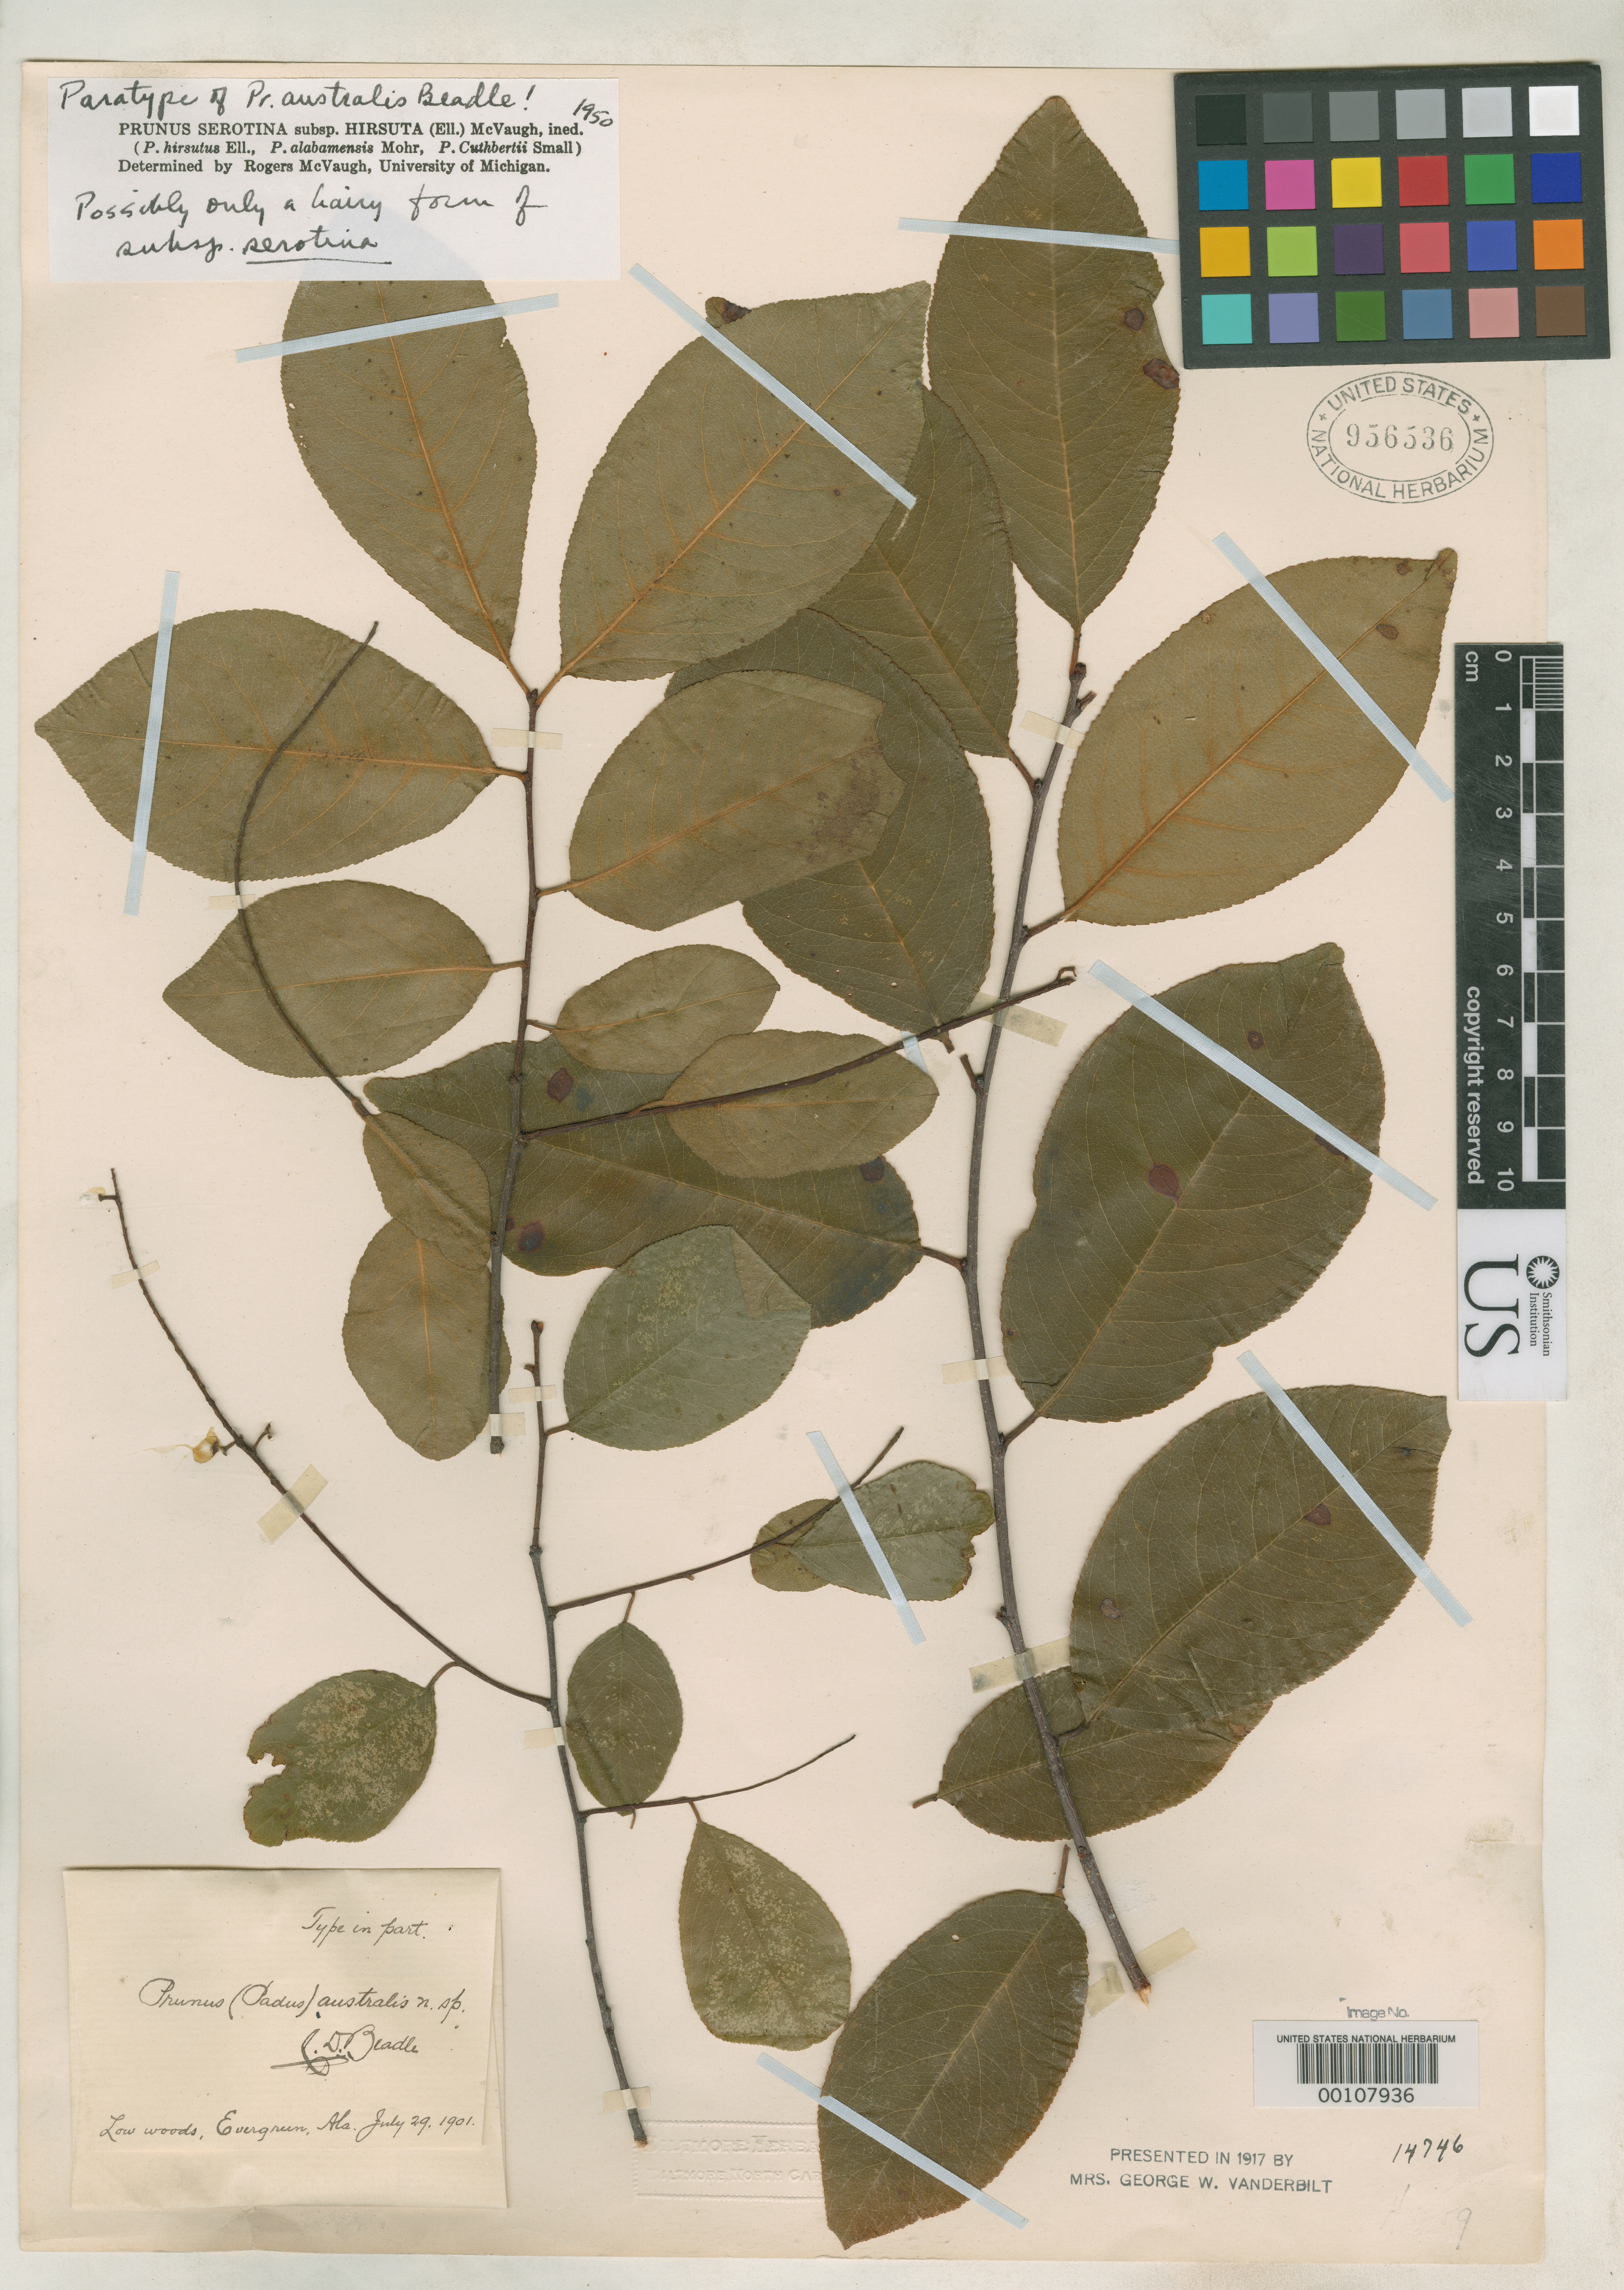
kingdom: Plantae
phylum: Tracheophyta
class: Magnoliopsida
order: Rosales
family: Rosaceae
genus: Prunus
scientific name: Prunus australis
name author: Beadle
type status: Syntype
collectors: ex herb. Biltmore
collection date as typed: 29 Jul 1901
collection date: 1901-07-29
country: United States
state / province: Alabama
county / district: Conecuh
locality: Evergreen.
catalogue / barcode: US 956536